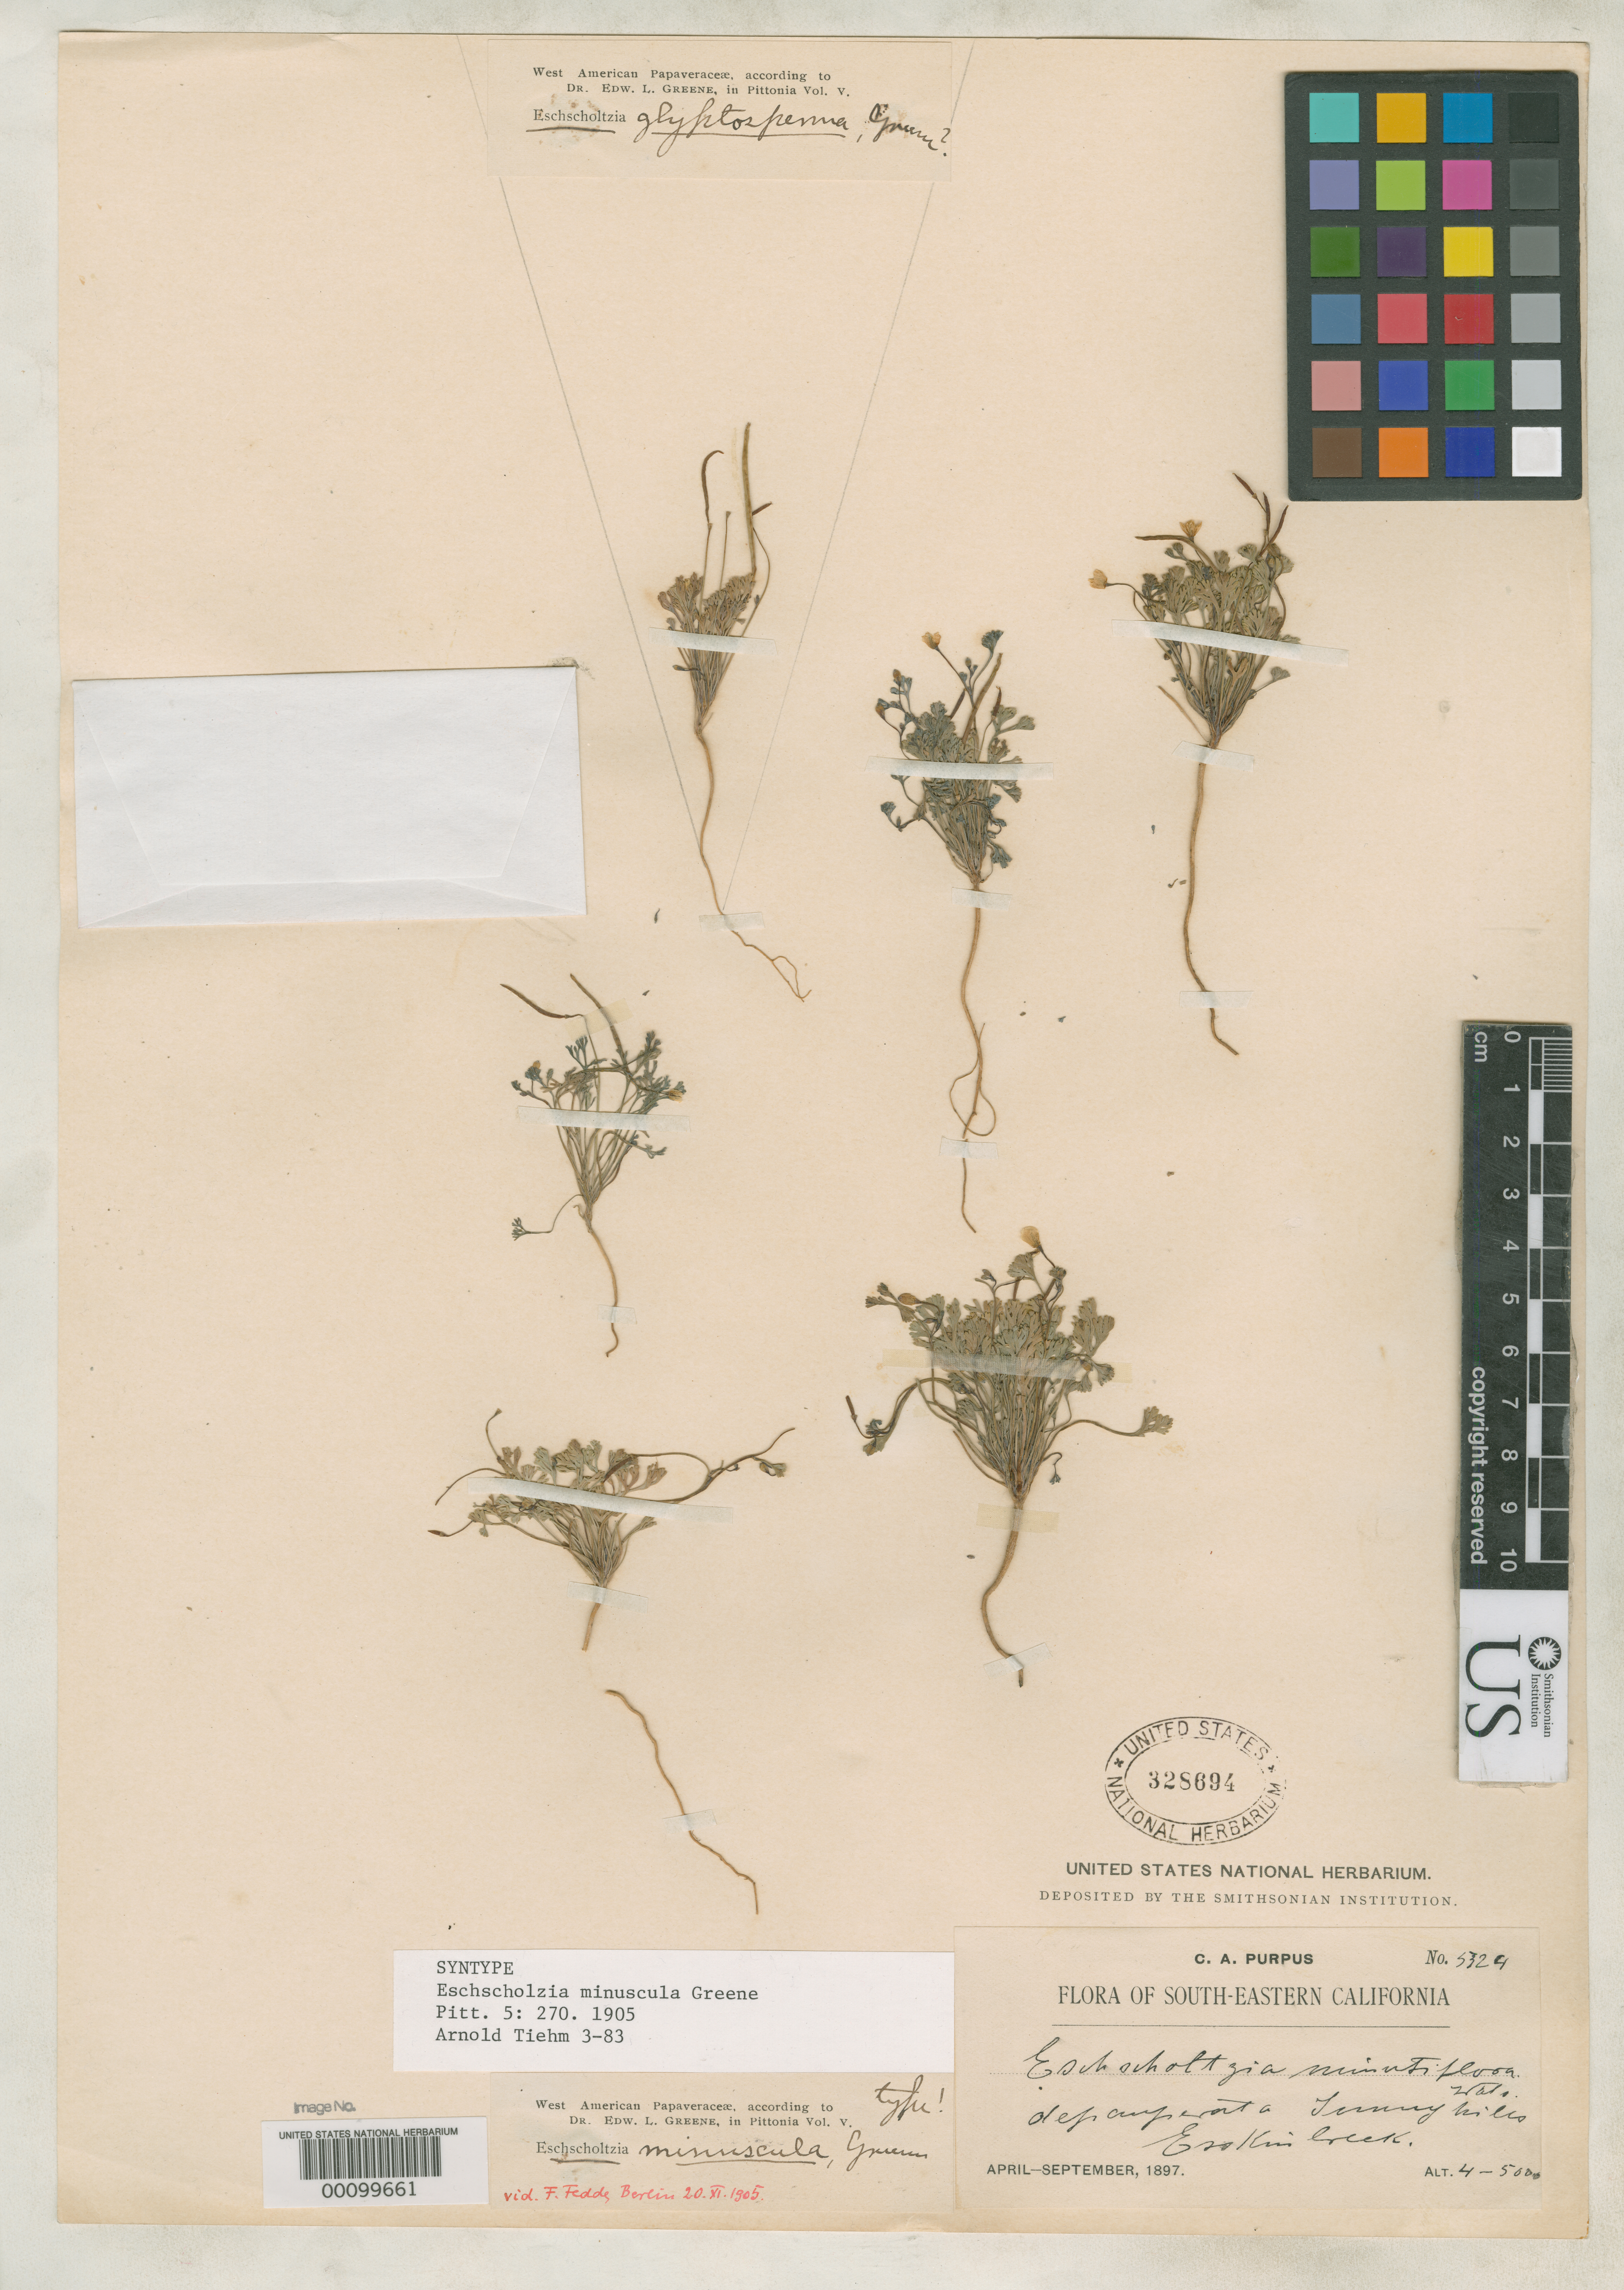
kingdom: Plantae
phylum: Tracheophyta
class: Magnoliopsida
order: Ranunculales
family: Papaveraceae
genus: Eschscholzia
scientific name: Eschscholzia minuscula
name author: Greene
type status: Syntype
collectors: C. A. Purpus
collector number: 5324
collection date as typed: Apr 1897 to -- Sep 1897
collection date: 1897-04/1897-09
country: United States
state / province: California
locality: Erskine Creek.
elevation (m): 1219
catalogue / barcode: US 328694